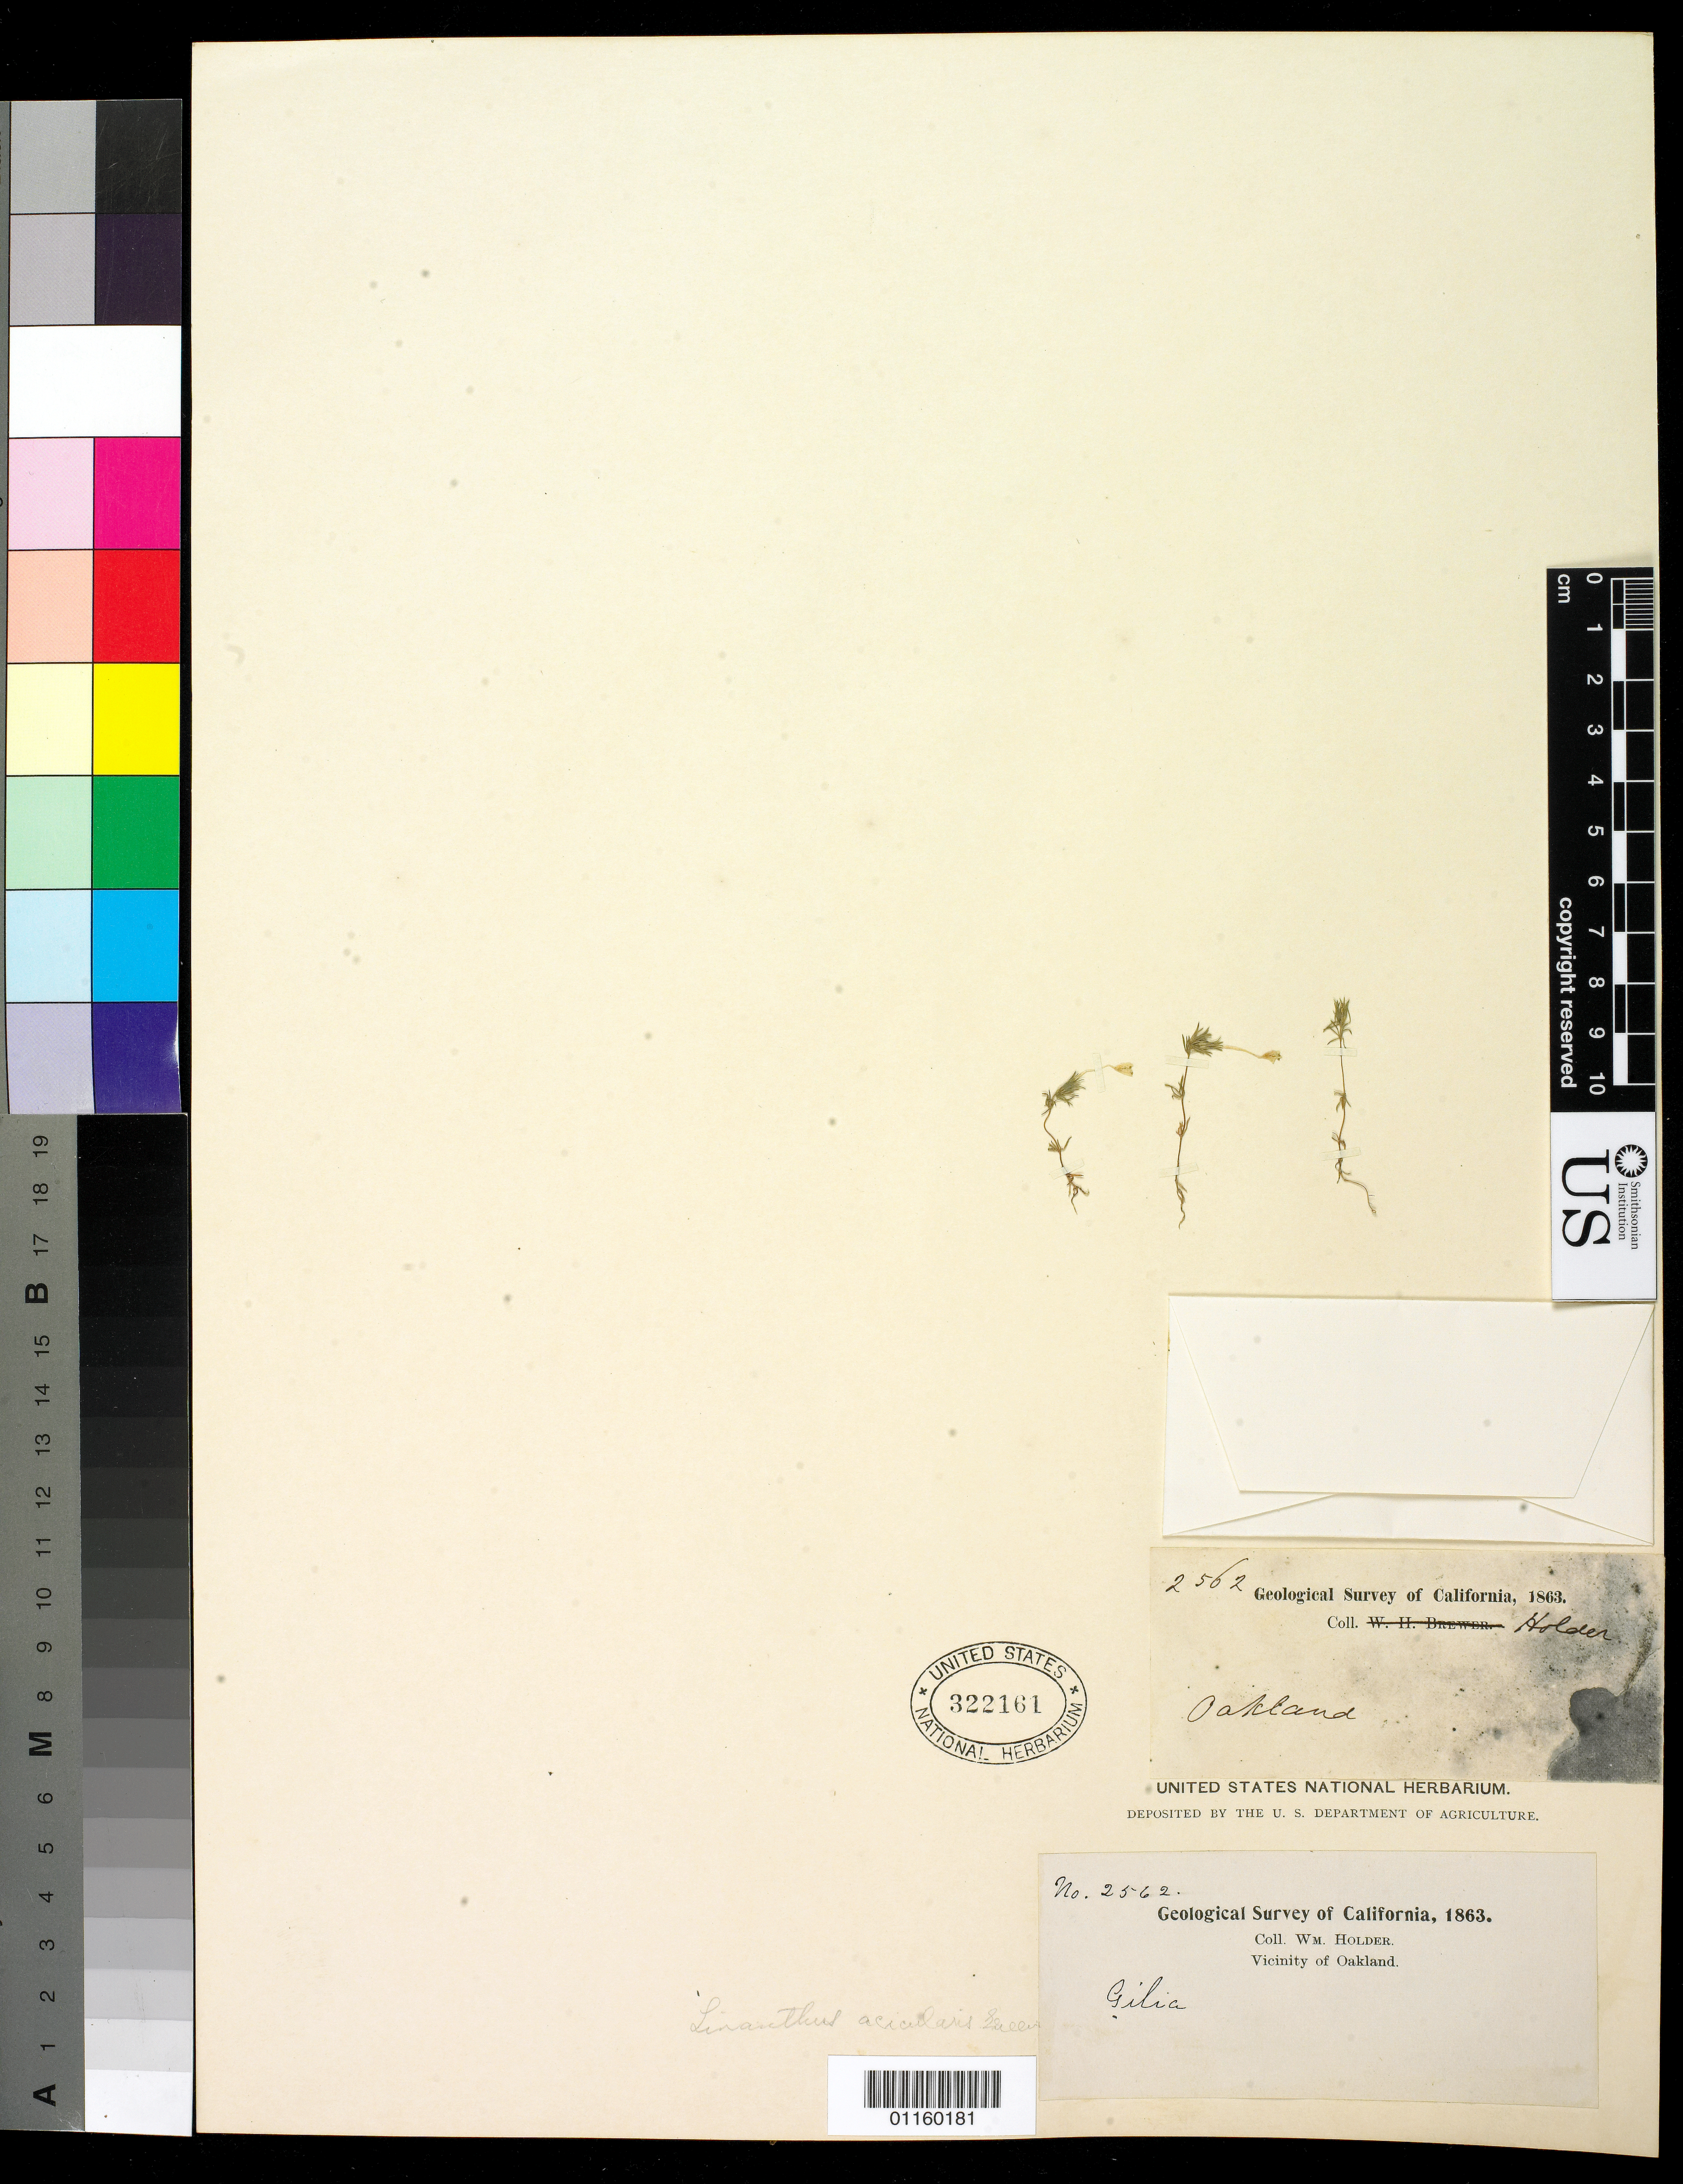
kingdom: Plantae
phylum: Tracheophyta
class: Magnoliopsida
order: Ericales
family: Polemoniaceae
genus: Leptosiphon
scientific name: Leptosiphon acicularis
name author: Jeps.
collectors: W. Holder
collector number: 2562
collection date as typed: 1863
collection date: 1863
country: United States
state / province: California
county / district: Alameda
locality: Vicinity of Oakland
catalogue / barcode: US 322161